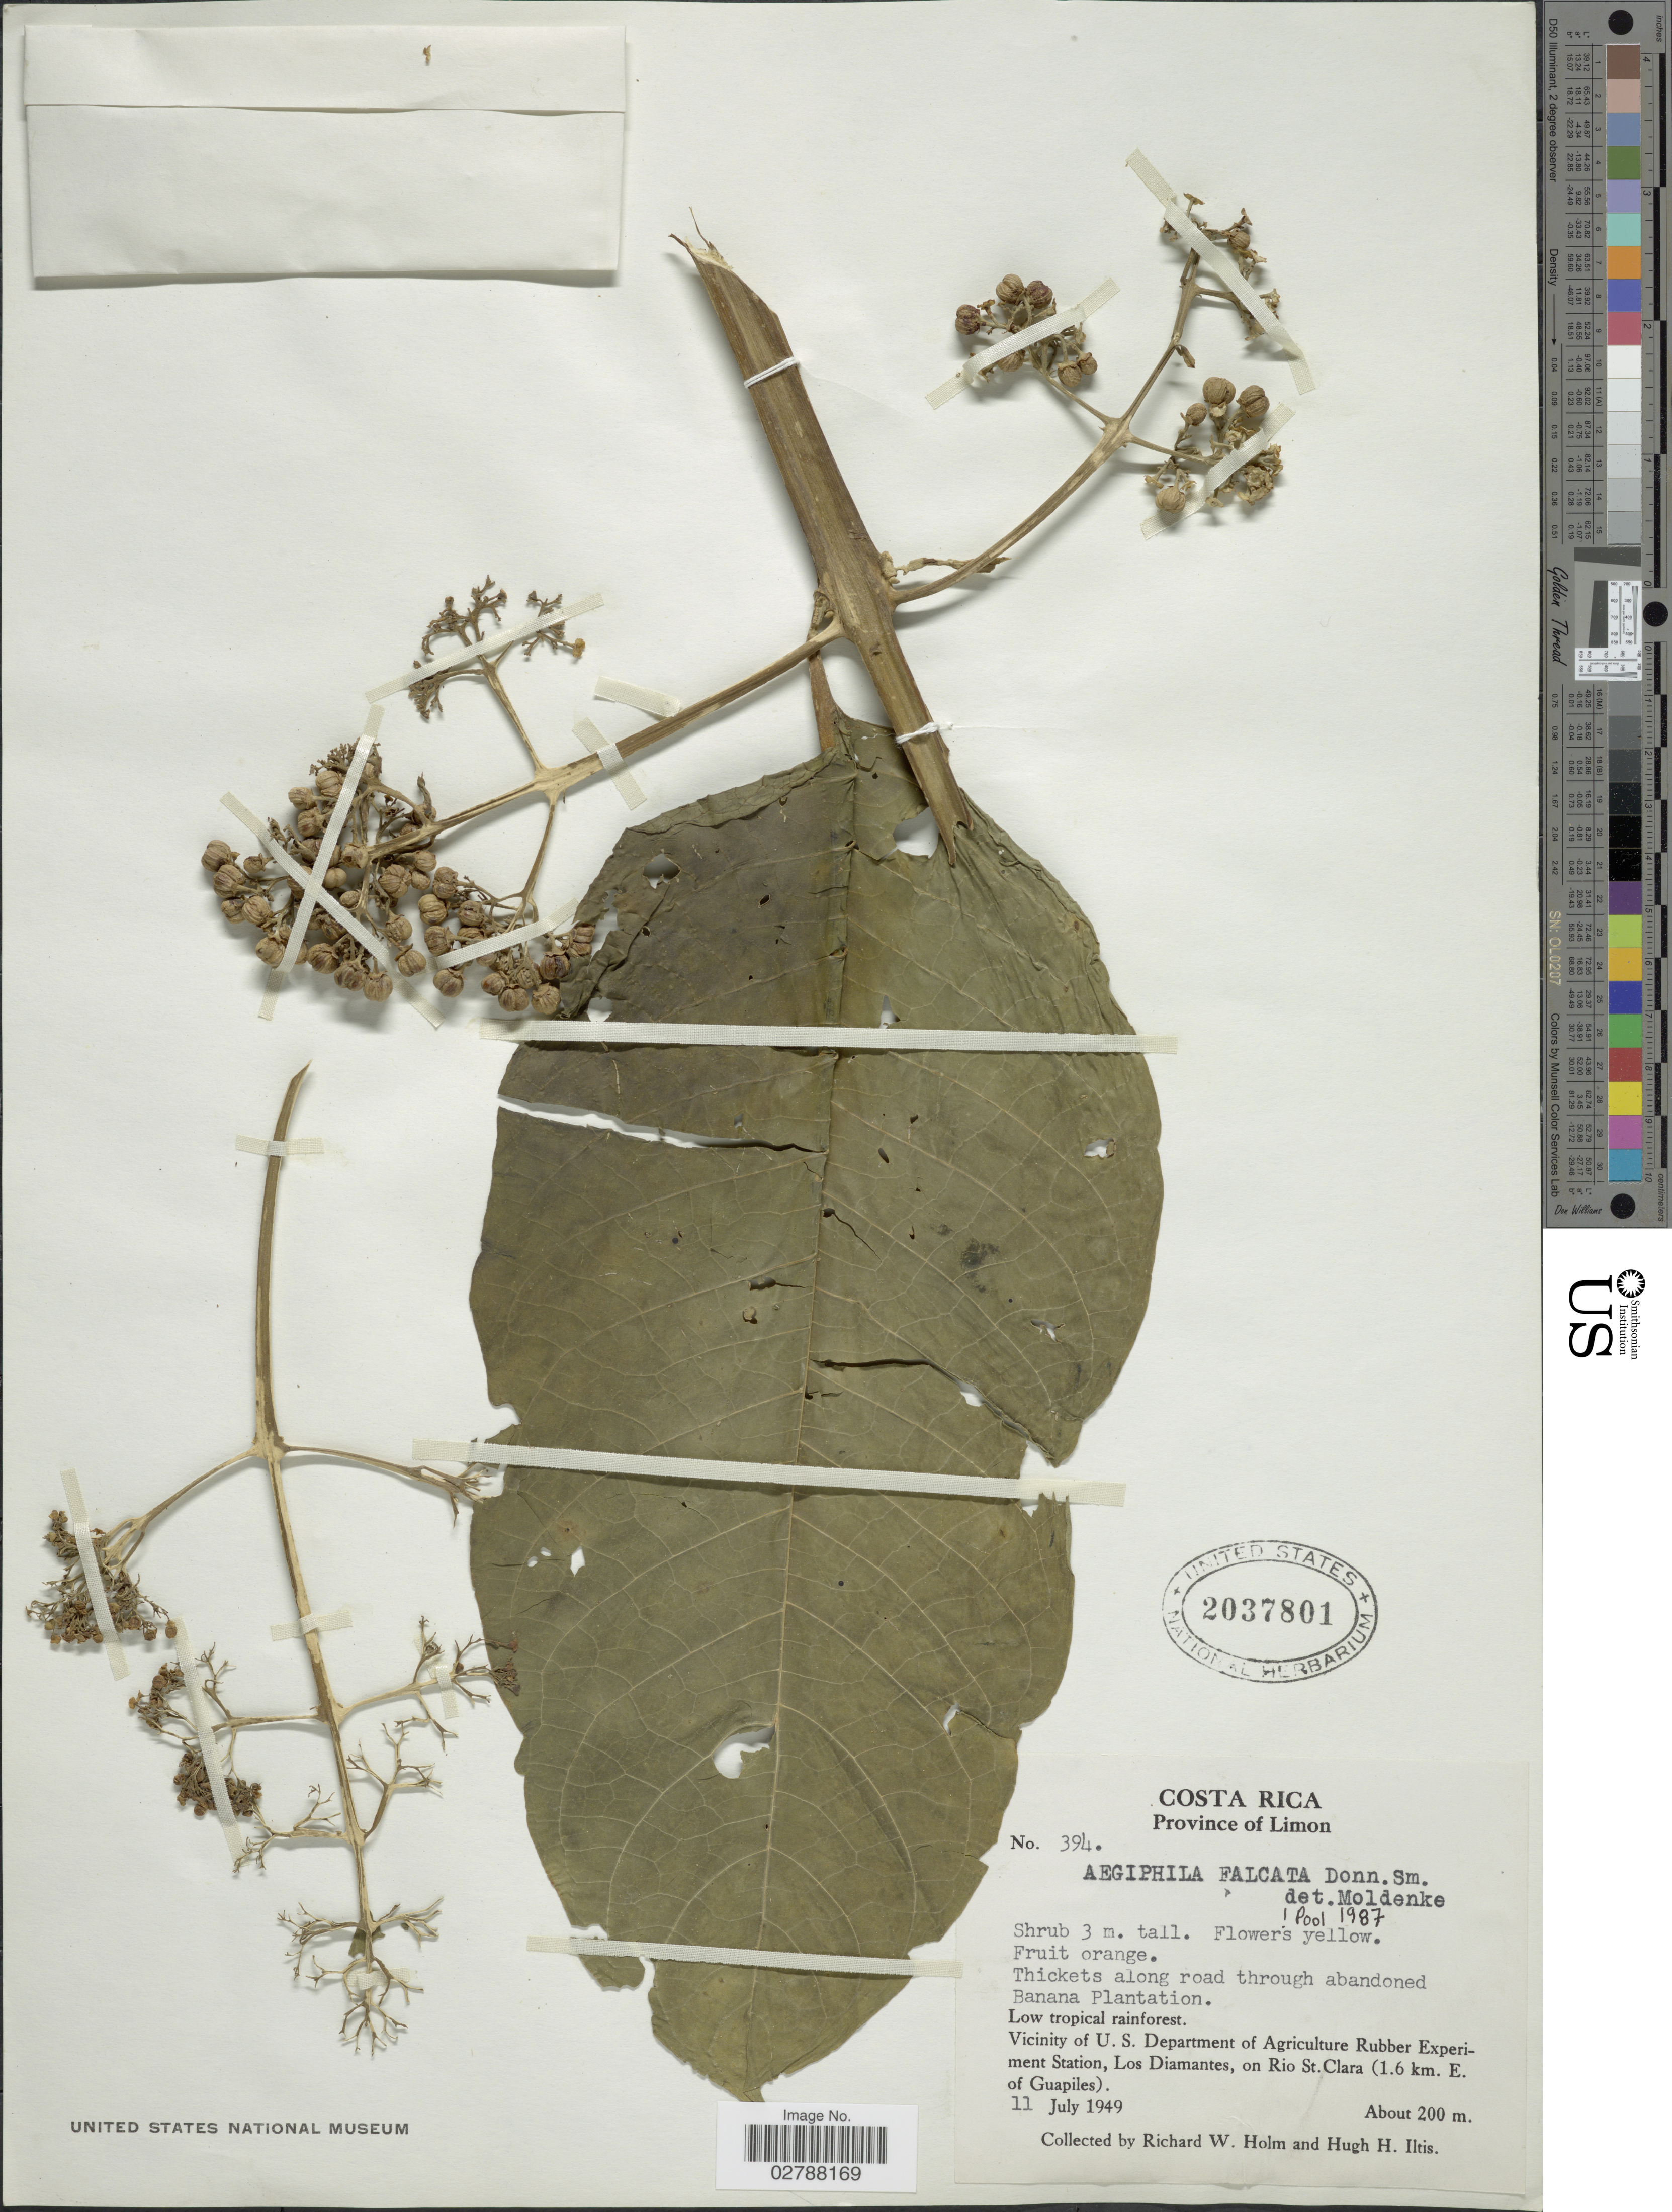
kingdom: Plantae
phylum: Tracheophyta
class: Magnoliopsida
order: Lamiales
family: Lamiaceae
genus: Aegiphila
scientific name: Aegiphila falcata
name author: Donn. Sm.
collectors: R. W. Holm & H. Iltis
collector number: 394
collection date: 1949-07-11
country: Costa Rica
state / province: Limón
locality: Province of Limon. Banana Plantation. Vicinity of U.S. Department of Agriculture Rubber Experiment Station, Los Diamantes, on Rio St. Clara (1.6 km. E. of Guapiles).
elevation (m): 200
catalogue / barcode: US 2037801